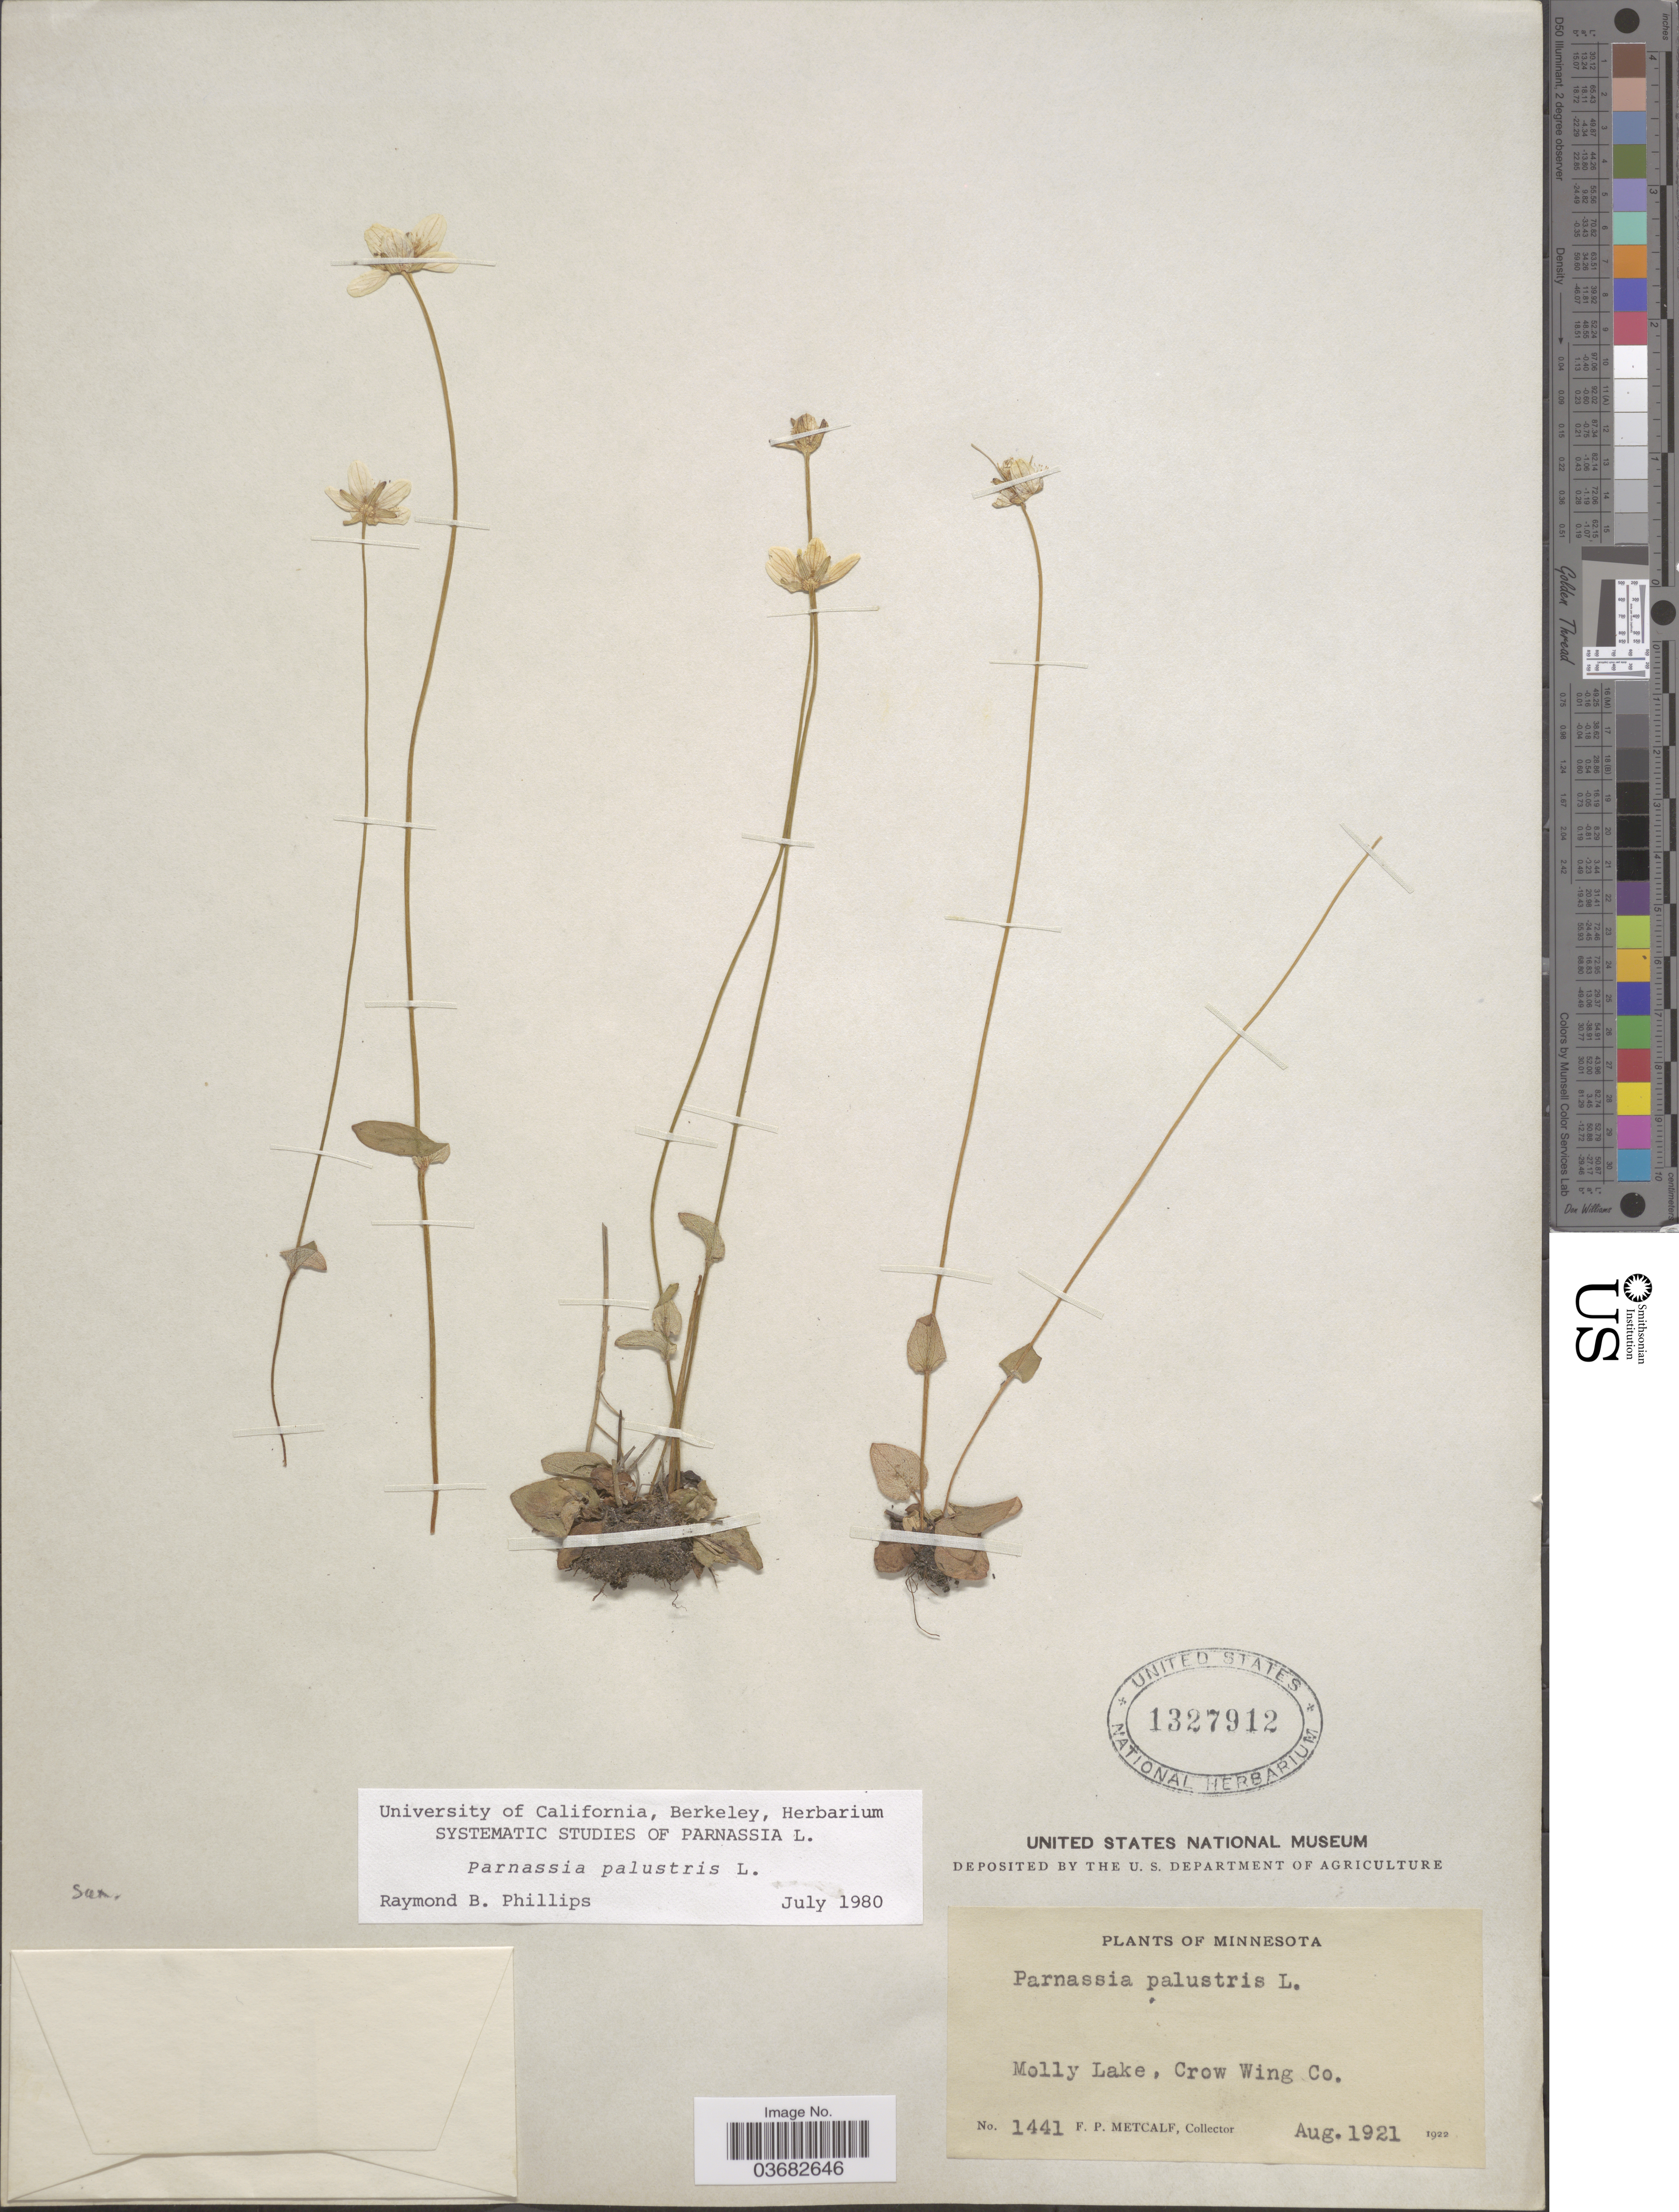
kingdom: Plantae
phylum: Tracheophyta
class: Magnoliopsida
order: Celastrales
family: Parnassiaceae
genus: Parnassia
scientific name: Parnassia palustris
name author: L.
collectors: F. Metcalf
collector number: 1441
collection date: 1921-08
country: United States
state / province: Minnesota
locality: Molly Lake, Crow Wing Co.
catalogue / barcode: US 1327912